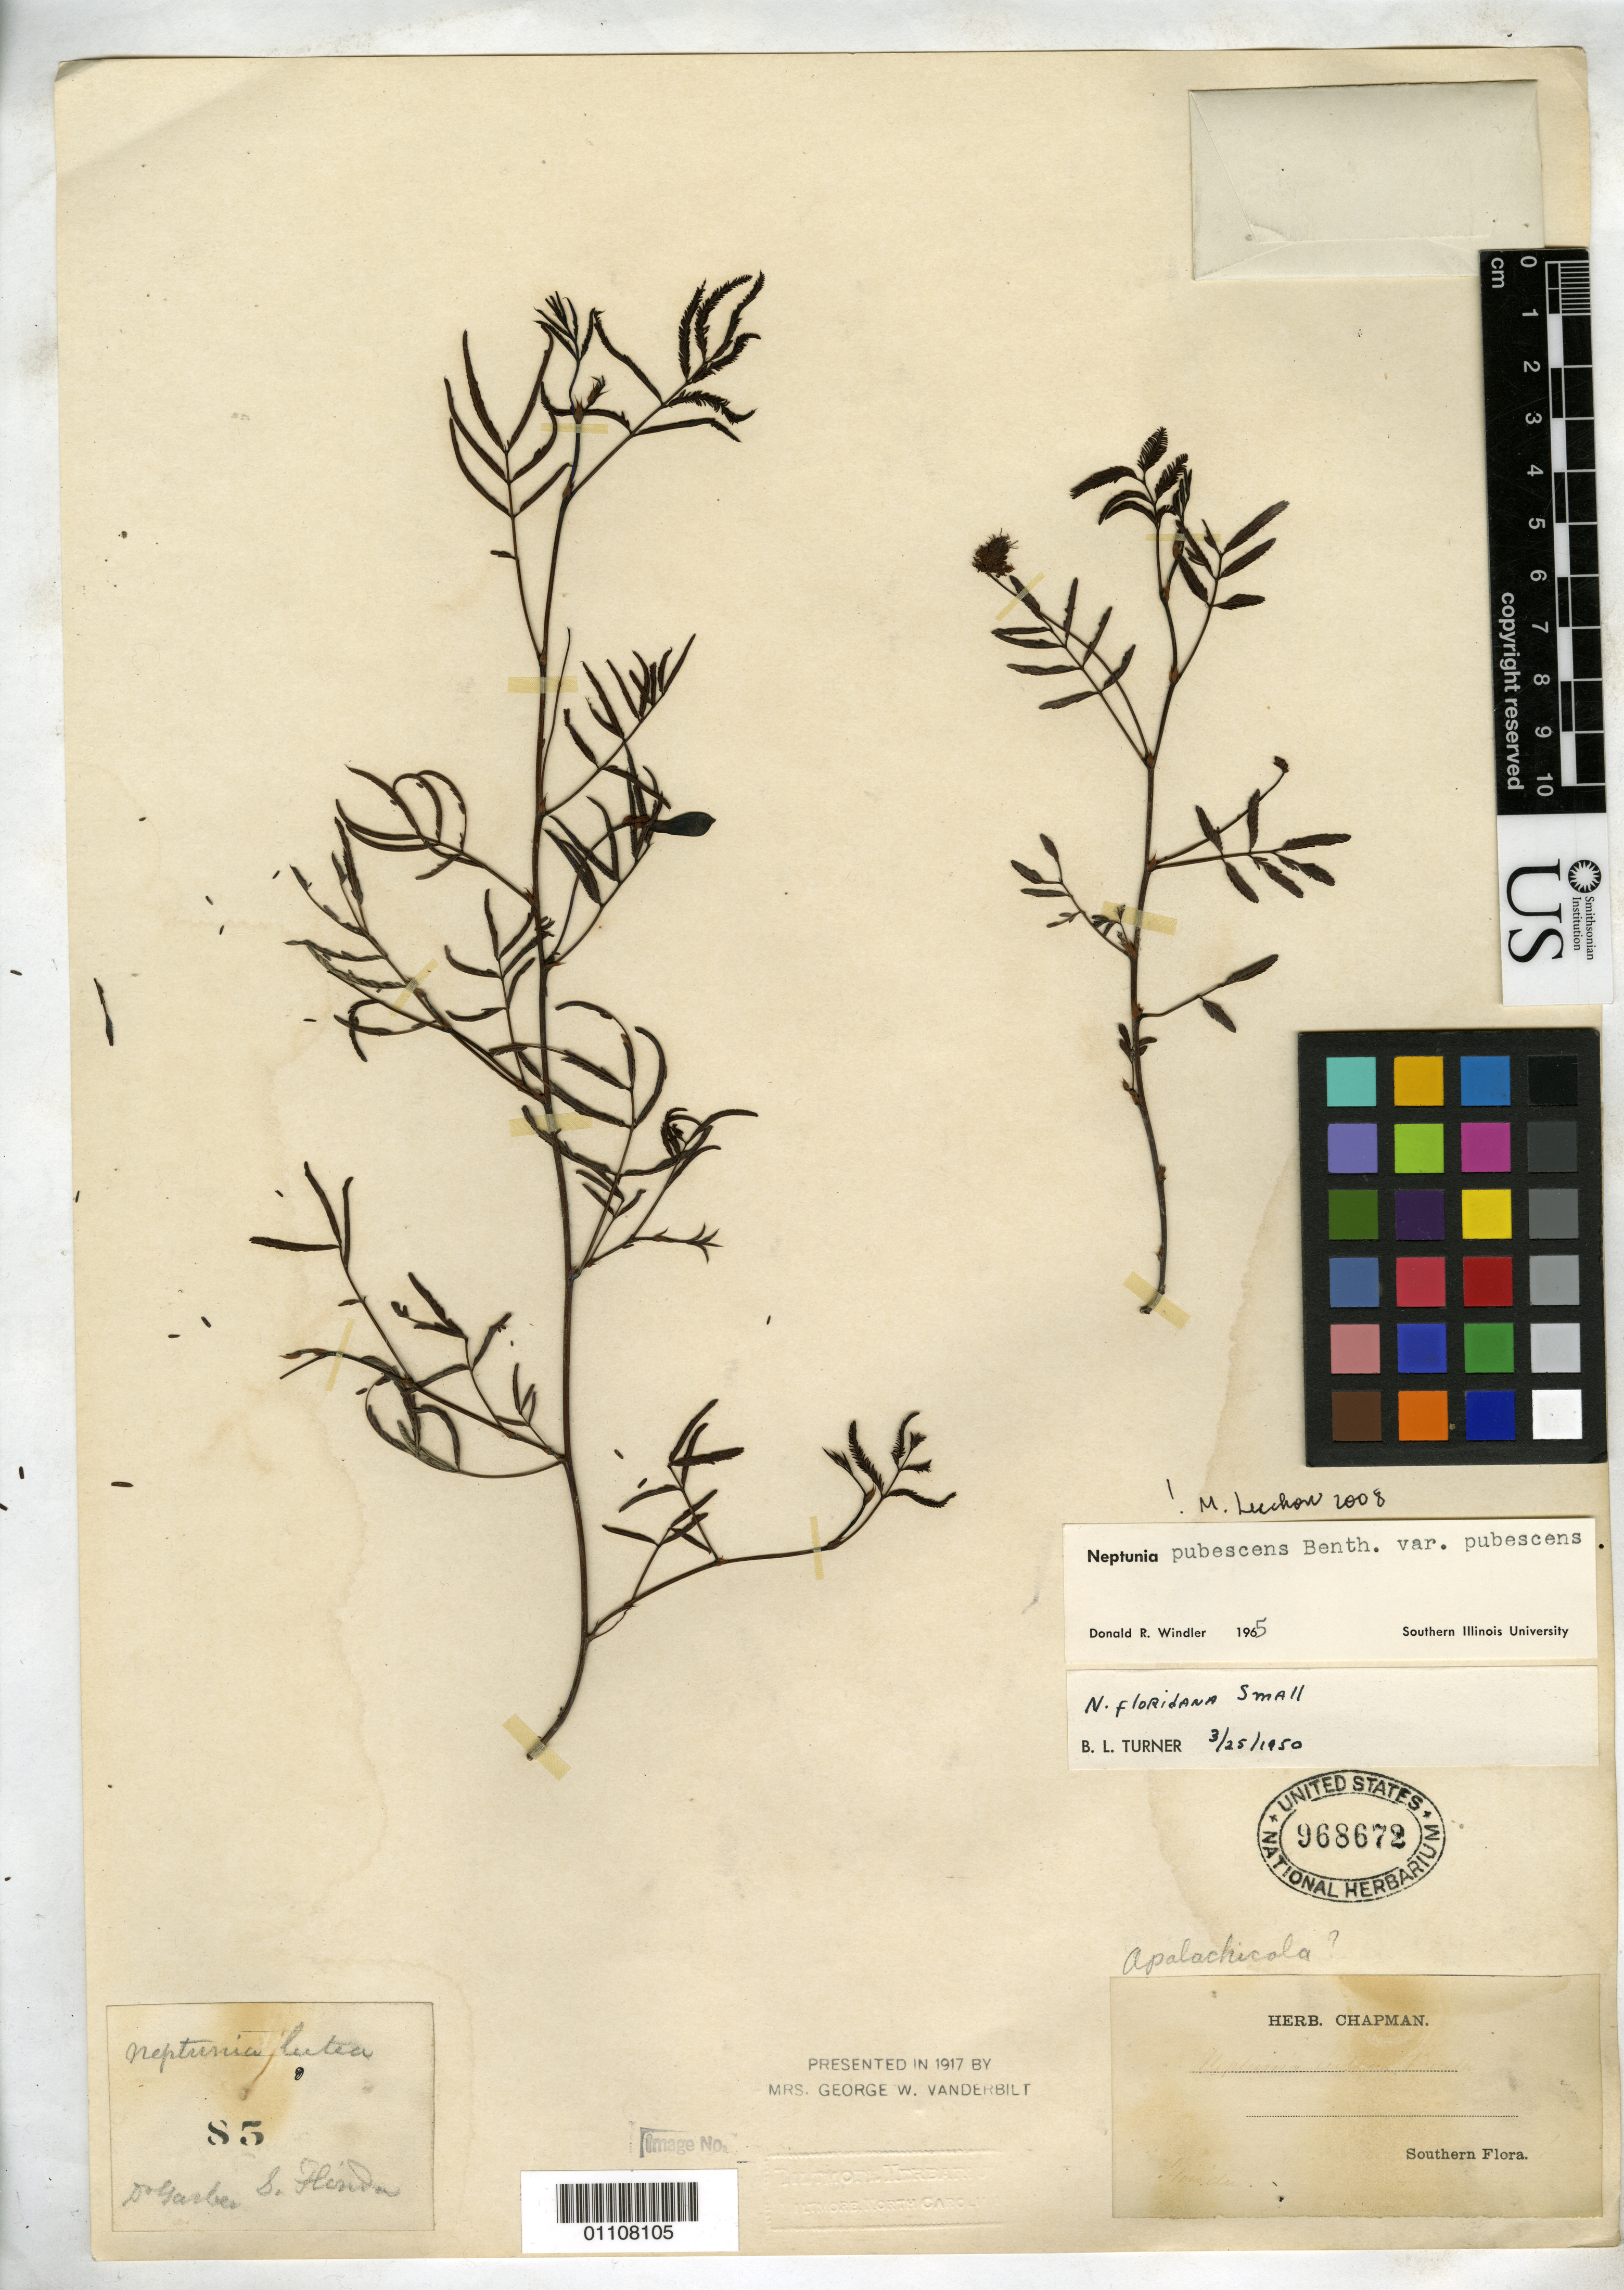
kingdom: Plantae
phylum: Tracheophyta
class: Magnoliopsida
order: Fabales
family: Fabaceae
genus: Neptunia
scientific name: Neptunia floridana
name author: Small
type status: Syntype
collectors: -- Garber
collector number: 85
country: United States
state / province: Florida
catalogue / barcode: US 968672